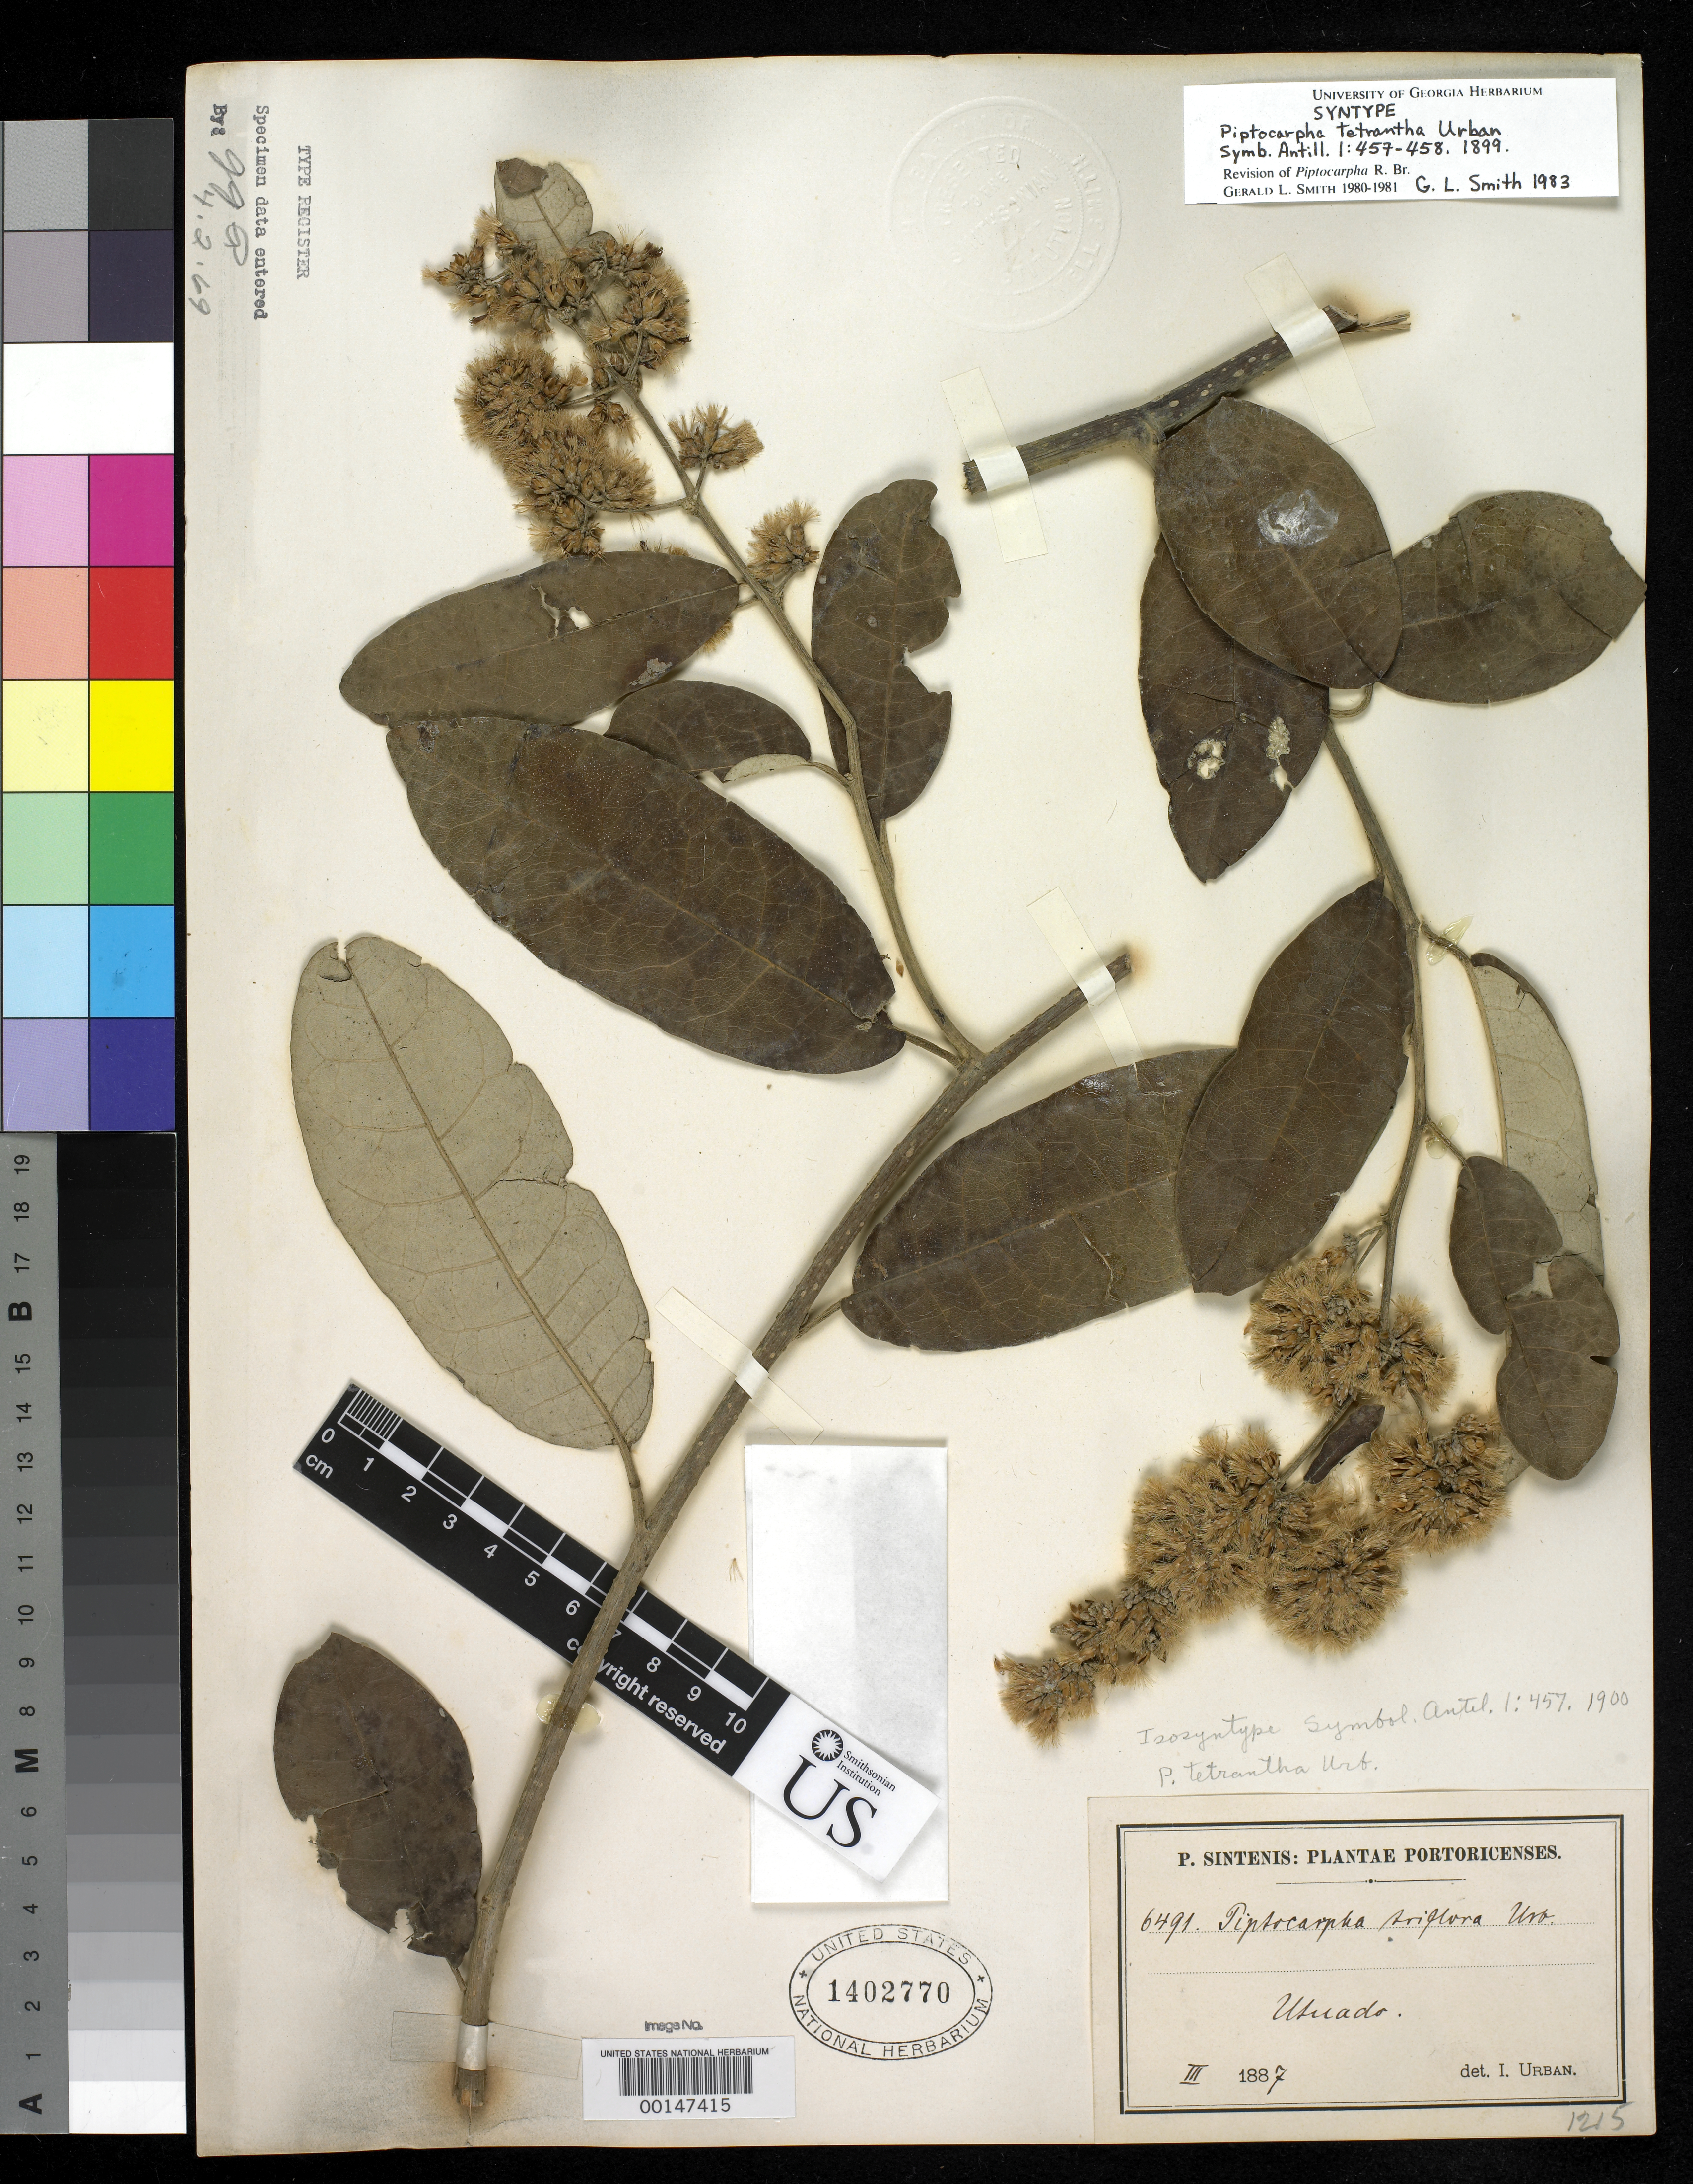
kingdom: Plantae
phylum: Tracheophyta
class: Magnoliopsida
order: Asterales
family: Asteraceae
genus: Piptocarpha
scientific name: Piptocarpha tetrantha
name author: Urb.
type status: Syntype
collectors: P. Sintenis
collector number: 6491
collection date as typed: Mar 1887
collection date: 1887-03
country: Puerto Rico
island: Greater Antilles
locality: Utuado.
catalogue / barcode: US 1402770